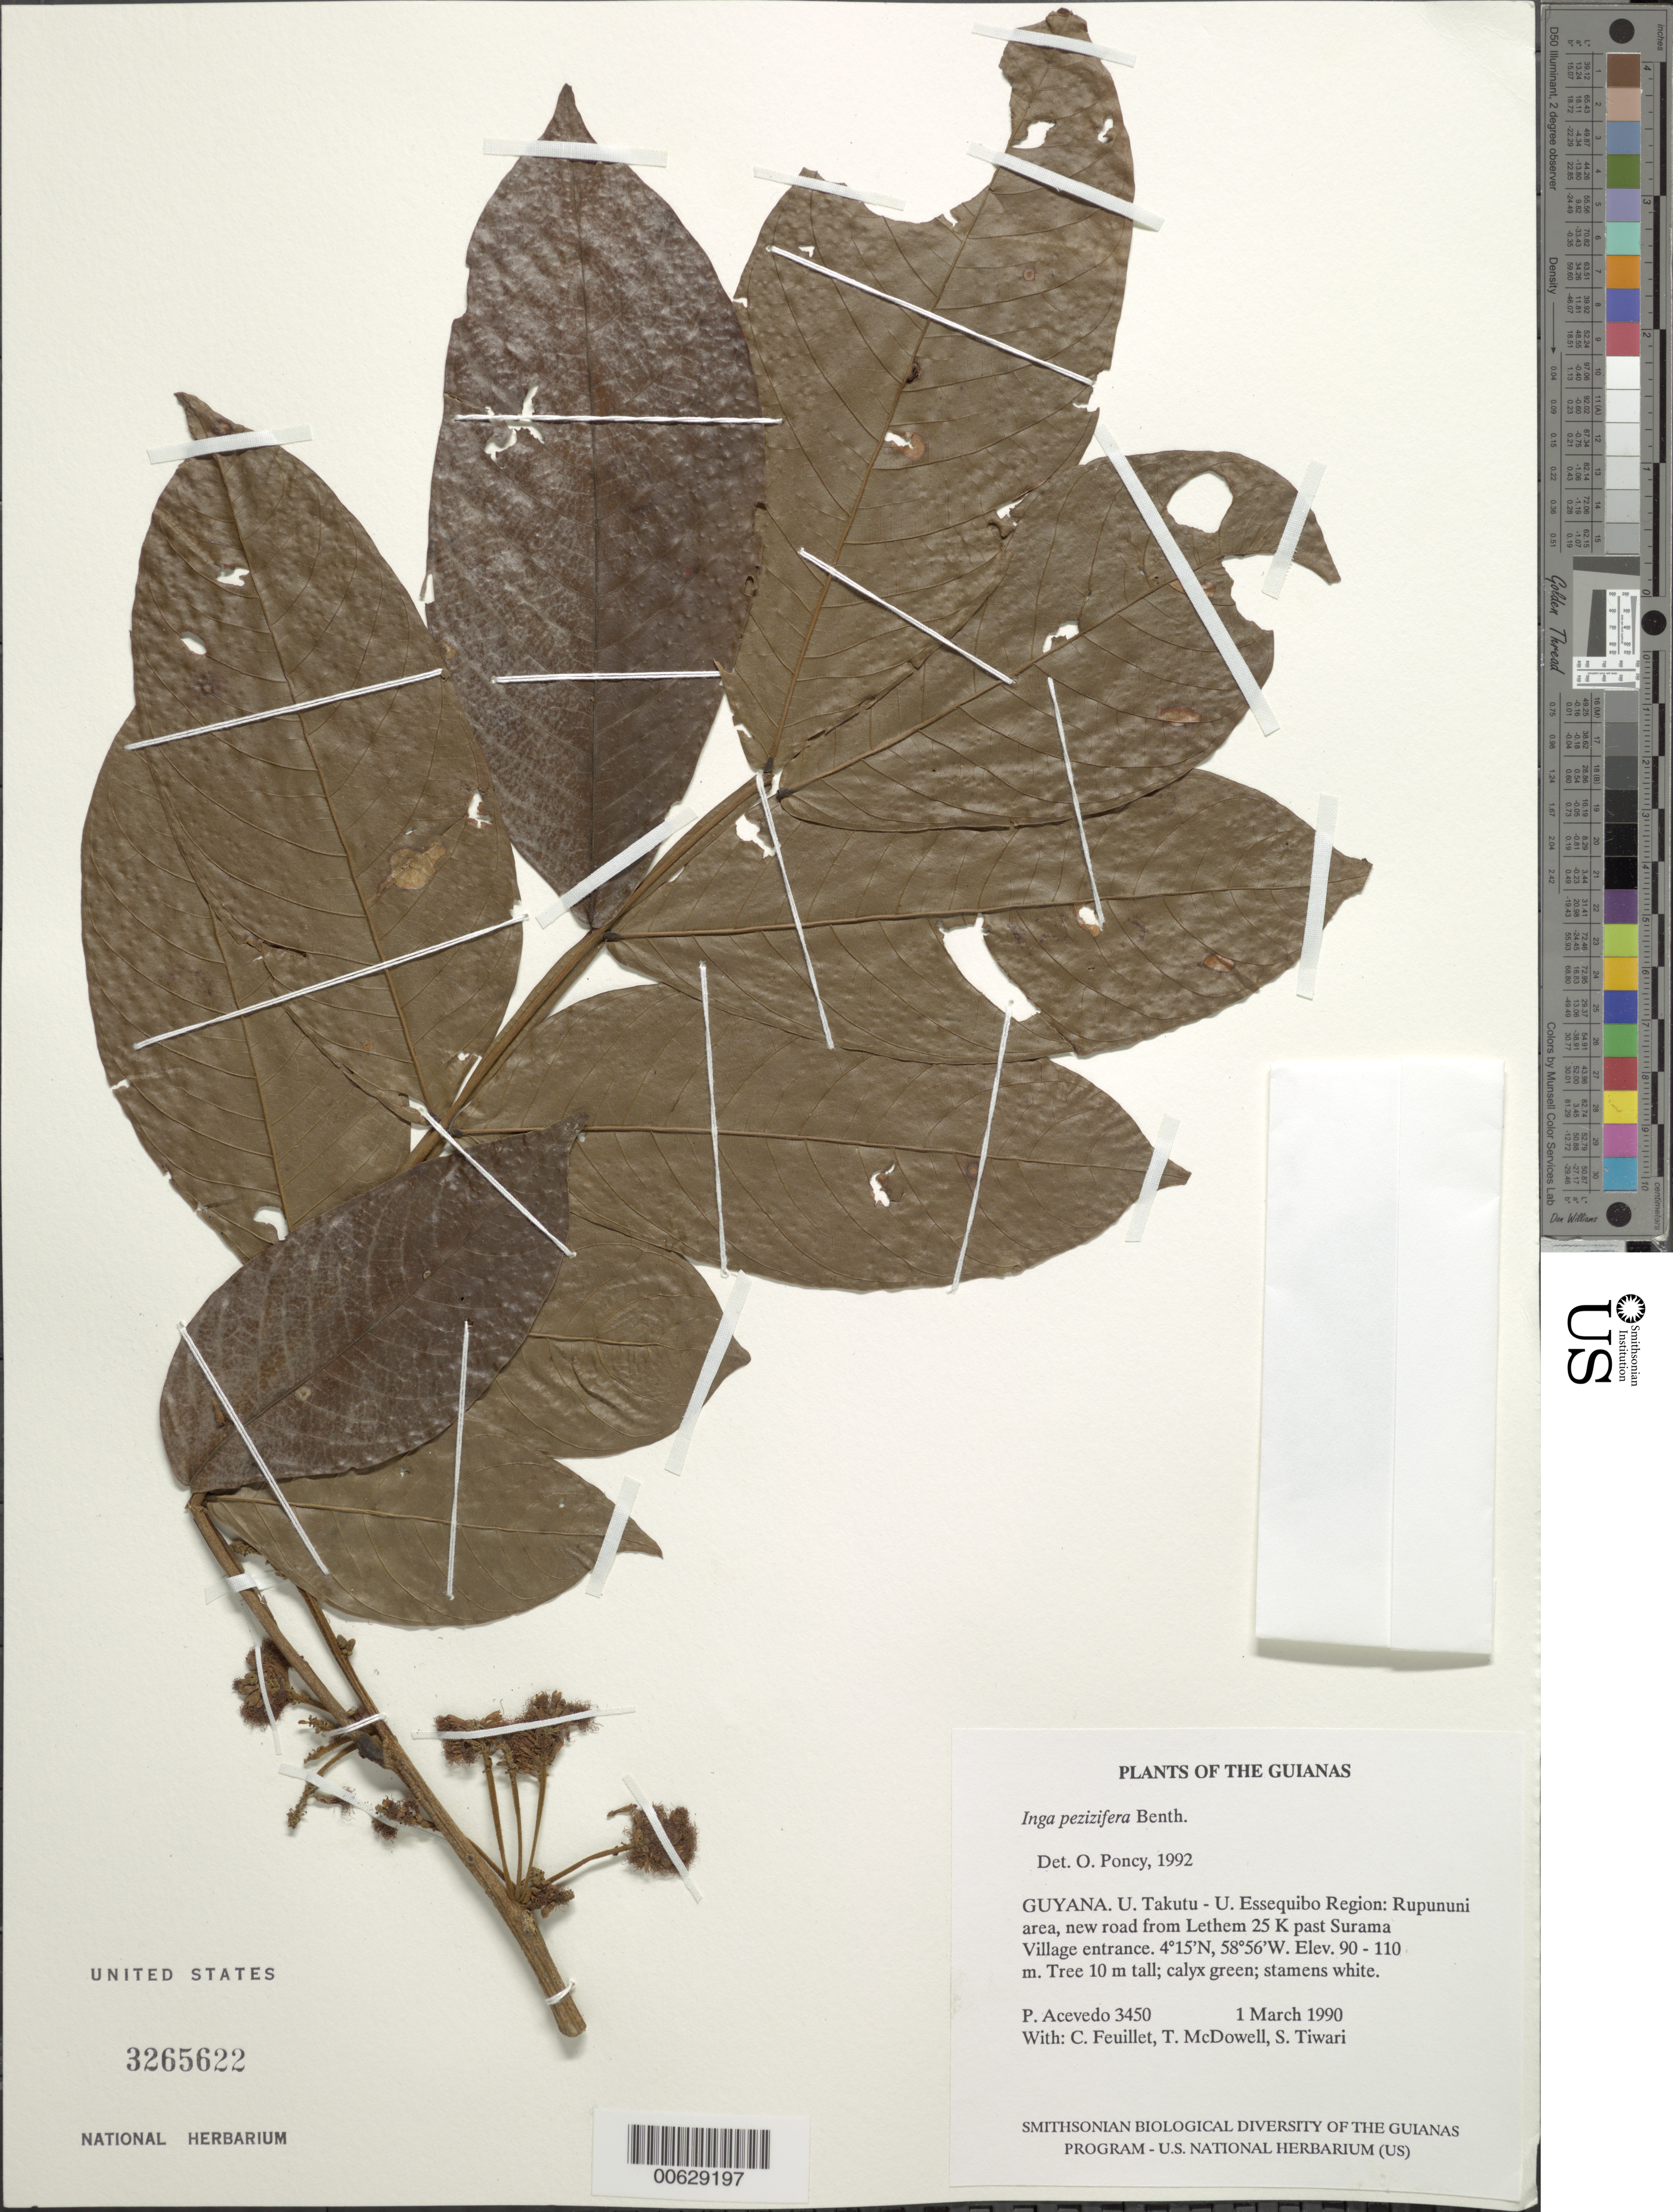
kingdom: Plantae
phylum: Tracheophyta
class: Magnoliopsida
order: Fabales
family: Fabaceae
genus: Inga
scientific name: Inga pezizifera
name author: Benth.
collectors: P. Acevedo-Rodr., C. Feuillet, T. McDowell & S. Tiwari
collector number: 3450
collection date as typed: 01 Mar 1990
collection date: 1990-03-01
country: Guyana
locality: U. Takutu - U. Essequibo. Rupununi area, new road from Lethem 25 K past Surama Village entrance.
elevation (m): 90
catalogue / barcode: US 3265622